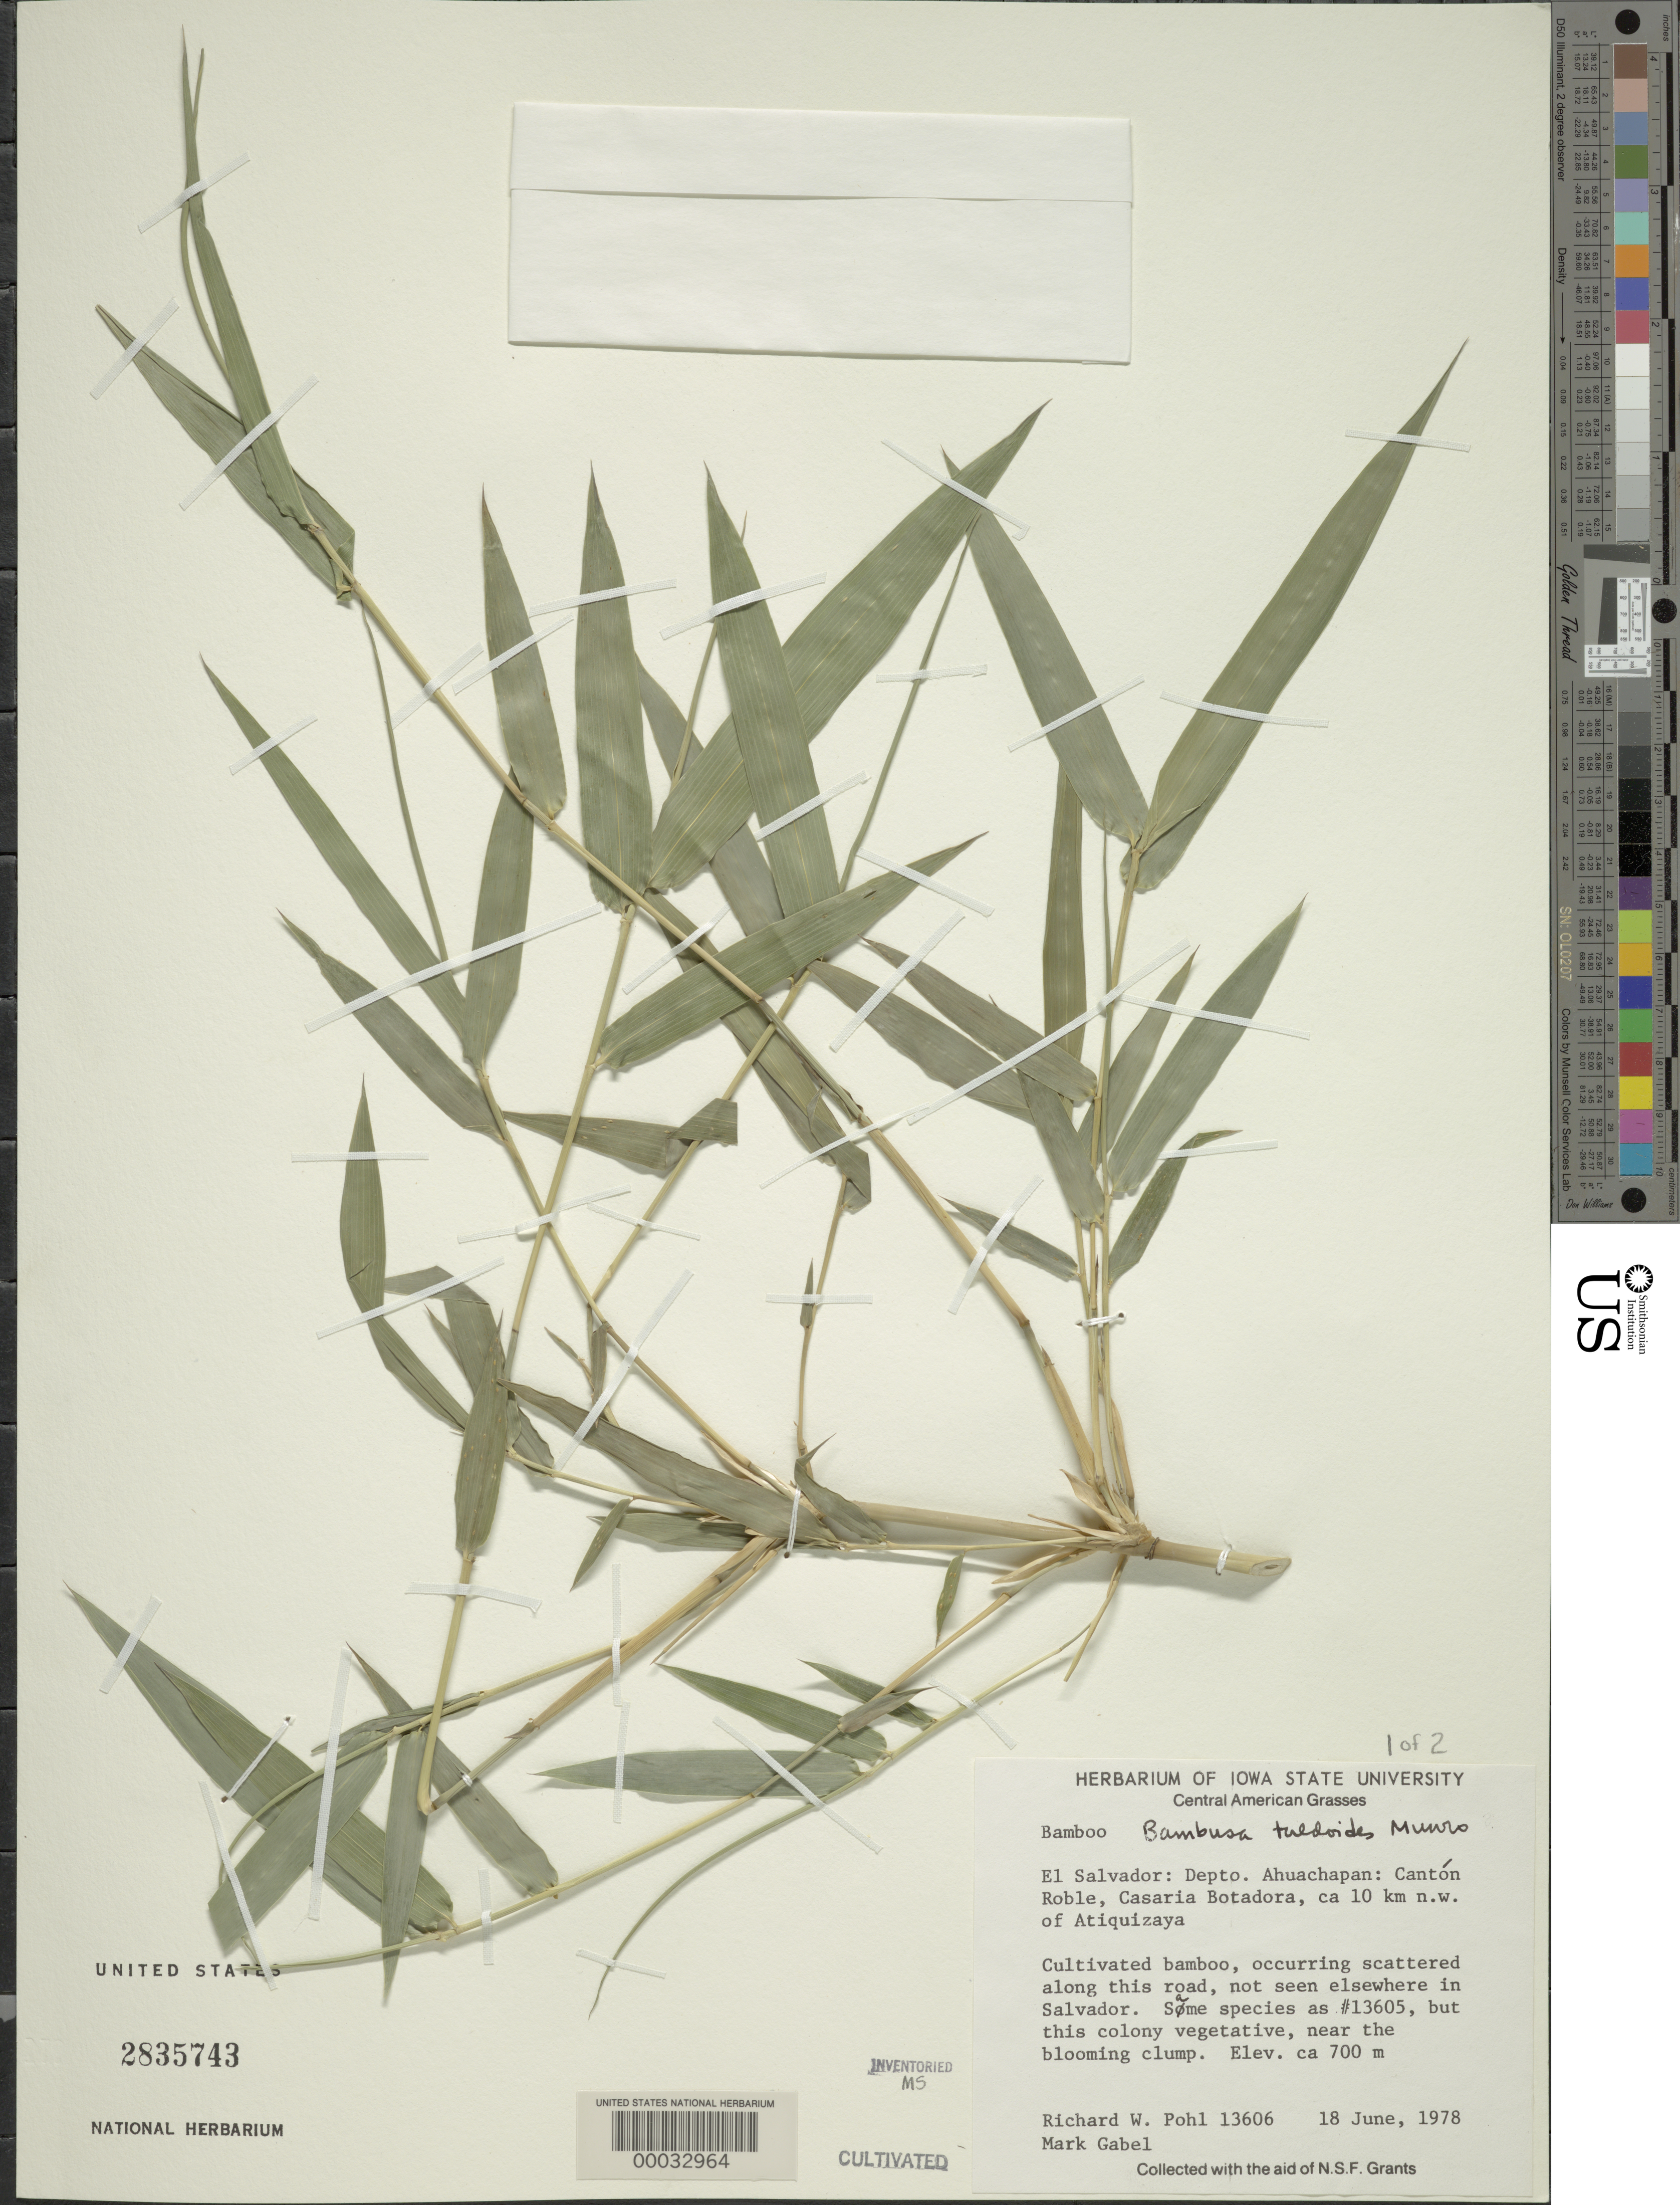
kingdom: Plantae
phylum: Tracheophyta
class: Liliopsida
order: Poales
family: Poaceae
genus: Bambusa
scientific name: Bambusa tuldoides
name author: Munro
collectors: R. W. Pohl & M. Gabel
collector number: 13606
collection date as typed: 18 Jun 1978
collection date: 1978-06-18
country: El Salvador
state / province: Ahuachapán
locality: Canton roble, casaria botadora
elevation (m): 700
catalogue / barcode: US 2835743